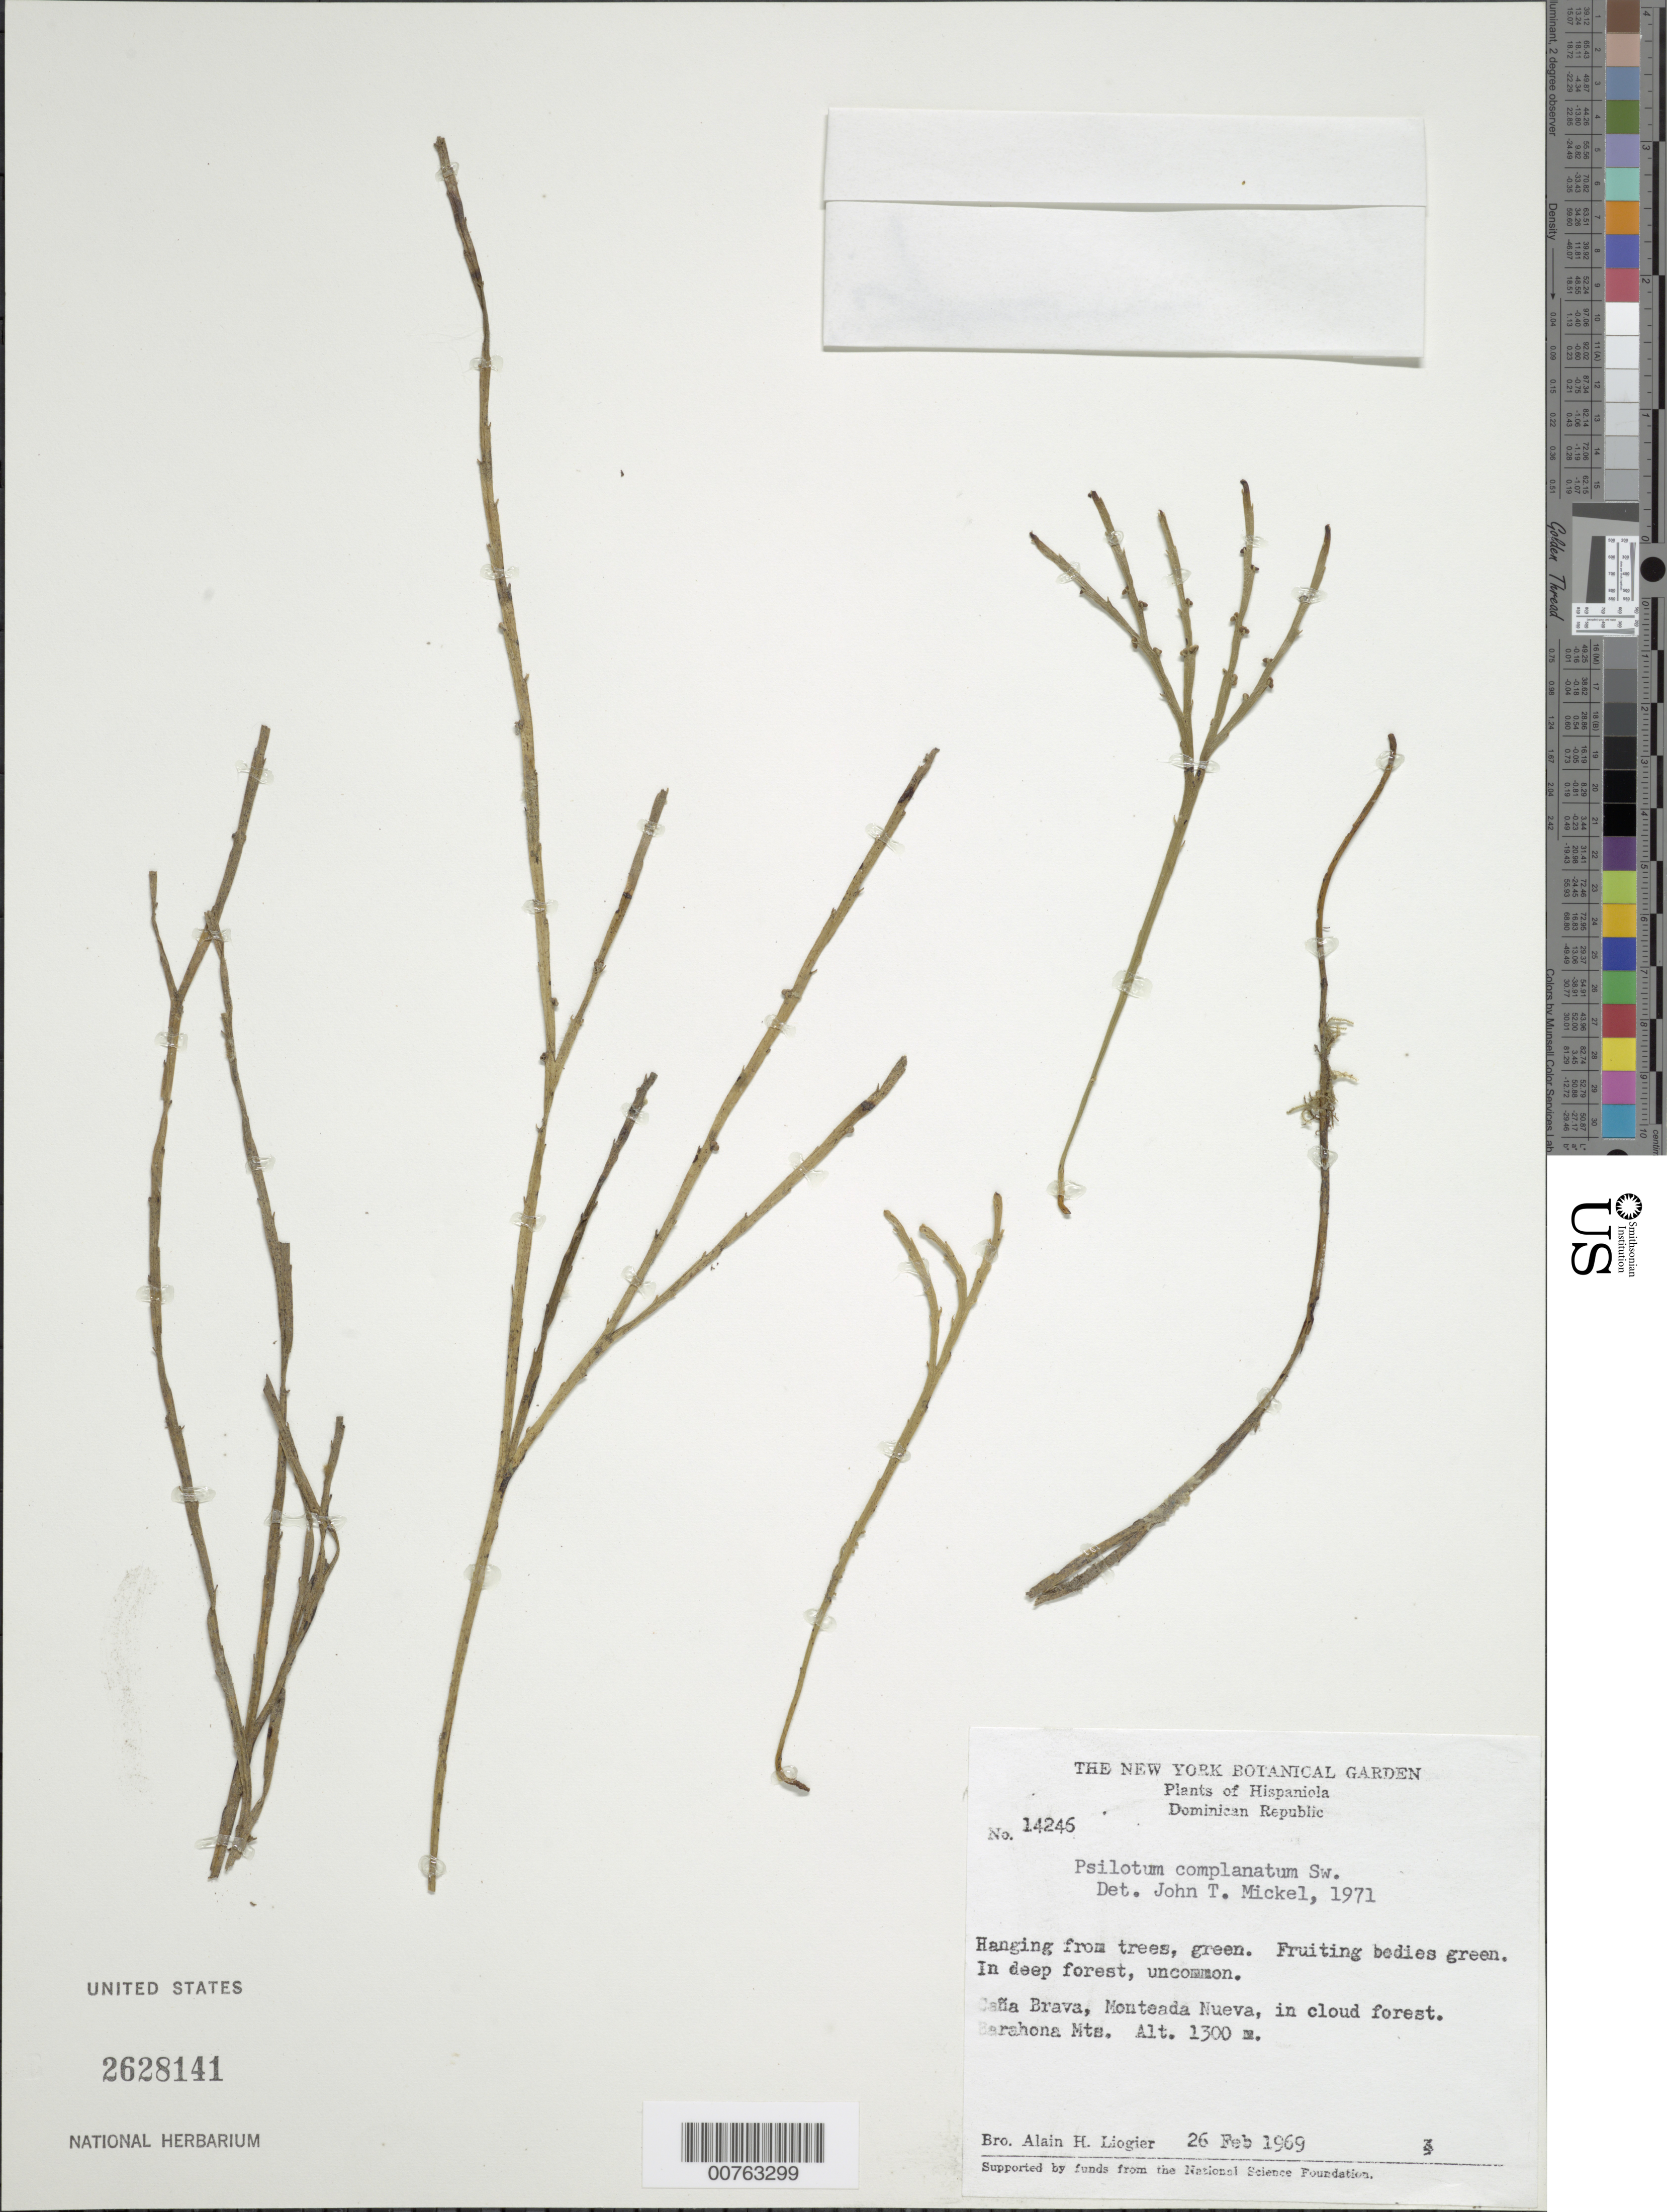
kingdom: Plantae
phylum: Tracheophyta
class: Polypodiopsida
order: Psilotales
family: Psilotaceae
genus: Psilotum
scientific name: Psilotum complanatum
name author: Sw.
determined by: Mickel, J. T., (NY), New York Botanical Garden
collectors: A. H. Liogier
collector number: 14246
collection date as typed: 26 Feb 1969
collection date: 1969-02-26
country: Dominican Republic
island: Hispaniola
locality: Caña Brava, Monteada Nueva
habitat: Cloud forest, hanging from trees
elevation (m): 1300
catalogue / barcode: US 2628141